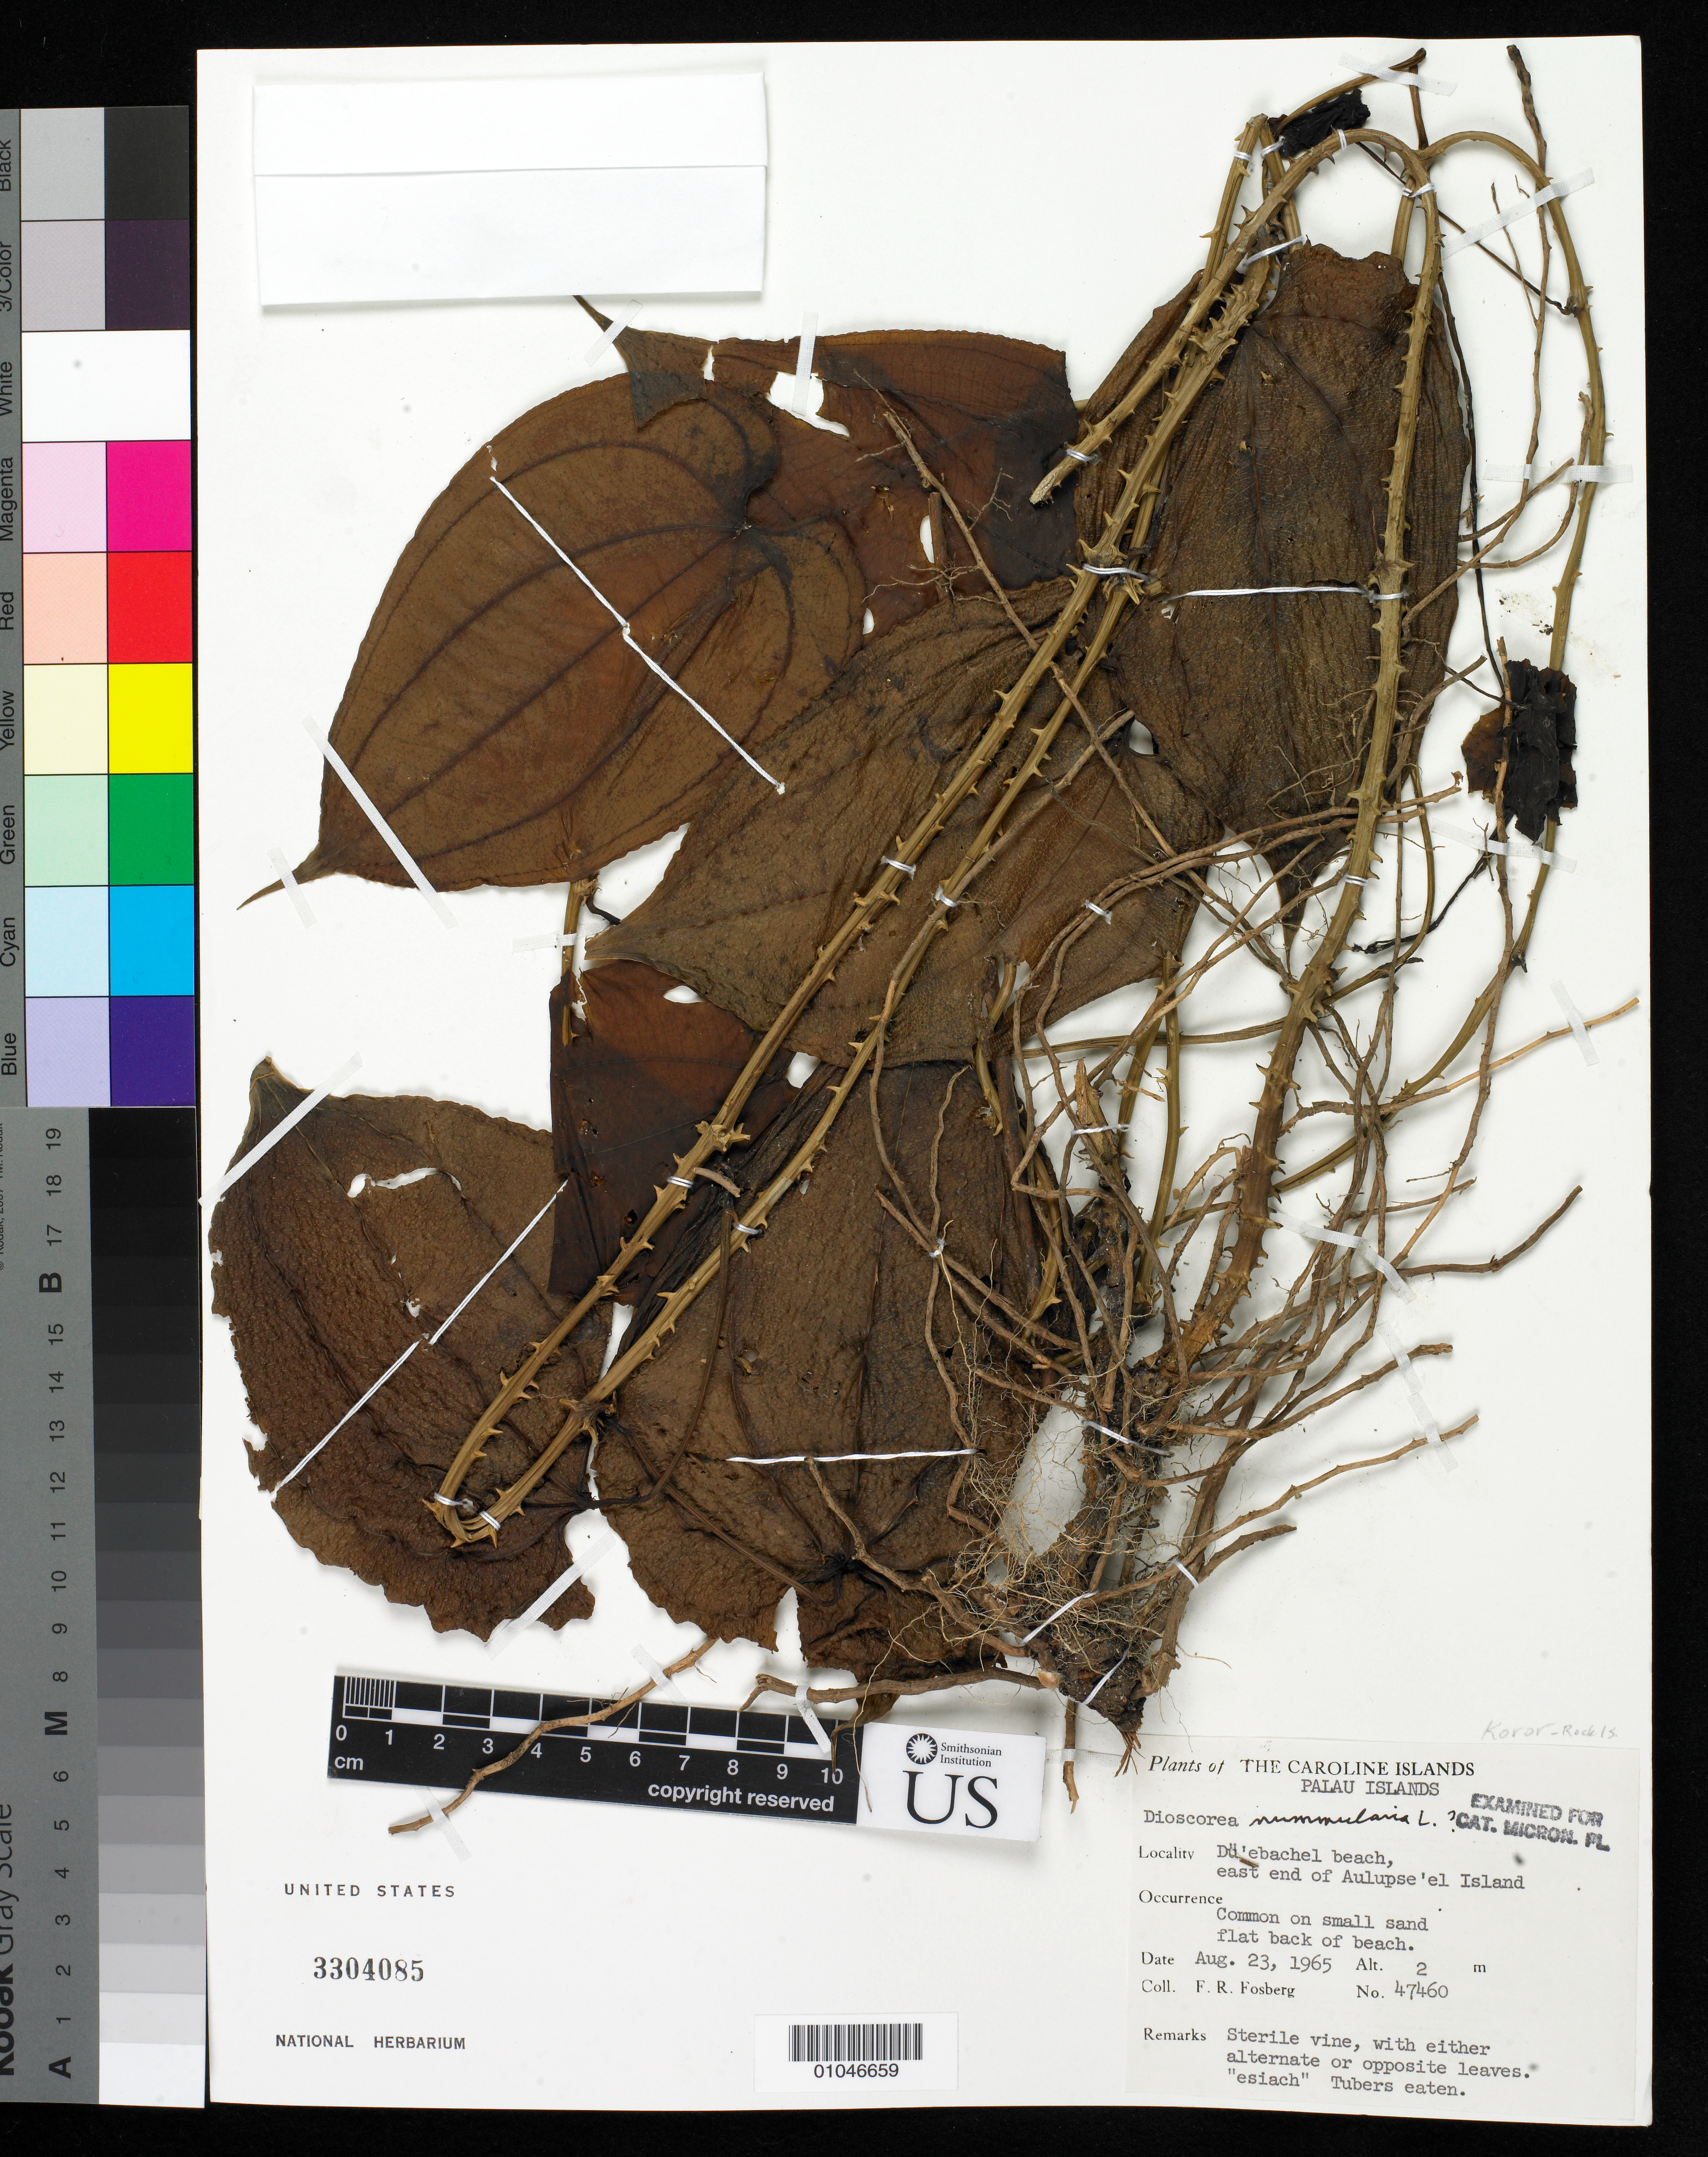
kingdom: Plantae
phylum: Tracheophyta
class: Liliopsida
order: Dioscoreales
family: Dioscoreaceae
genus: Dioscorea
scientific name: Dioscorea nummularia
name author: Lam.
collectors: F. R. Fosberg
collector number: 47460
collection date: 1965-08-23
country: Palau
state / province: Koror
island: Ulebsechel [Aulupse'el]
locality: Du'ebachel beach, E end of Aulupse'el Island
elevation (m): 2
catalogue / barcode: US 3304085